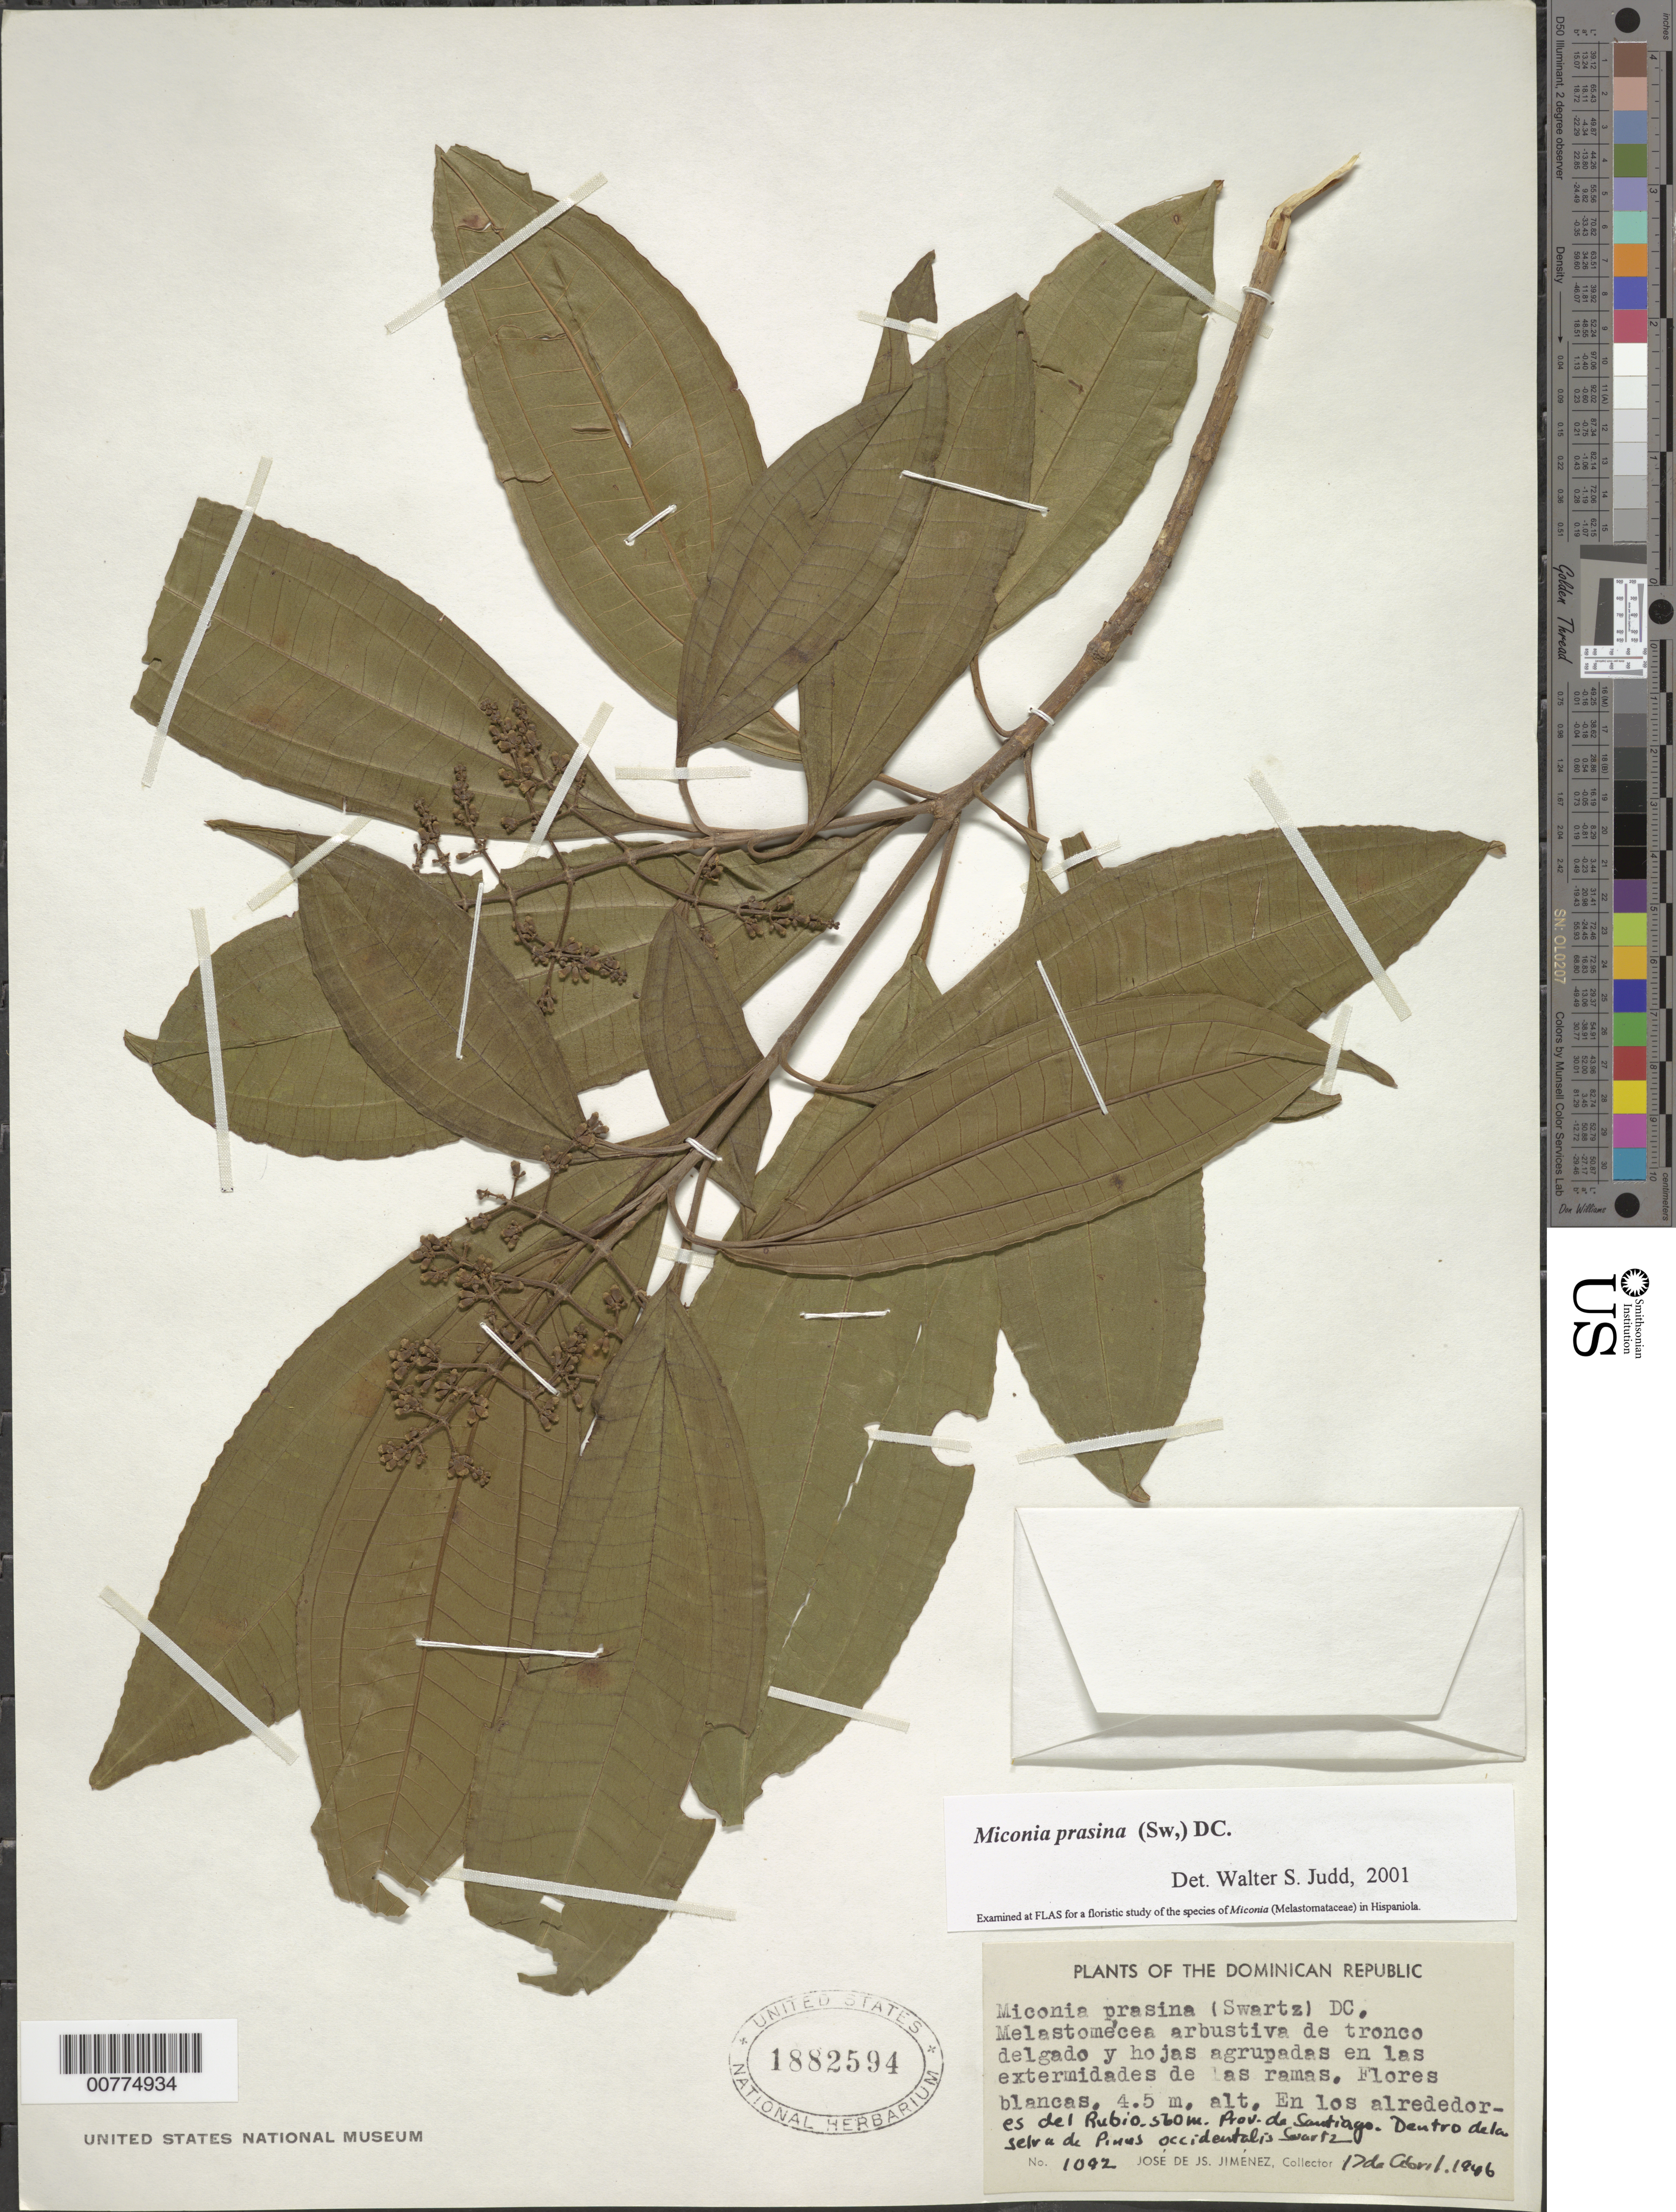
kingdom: Plantae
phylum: Tracheophyta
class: Magnoliopsida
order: Myrtales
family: Melastomataceae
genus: Miconia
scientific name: Miconia prasina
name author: (Sw.) DC.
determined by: Judd, Walter S.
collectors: J. J. Jiménez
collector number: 1092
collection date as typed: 17 Apr 1946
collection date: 1946-04-17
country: Dominican Republic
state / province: Santiago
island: Hispaniola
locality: Surrounding area of El Rubio.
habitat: Pinus occidentalis forest.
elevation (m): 560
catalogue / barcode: US 1882594